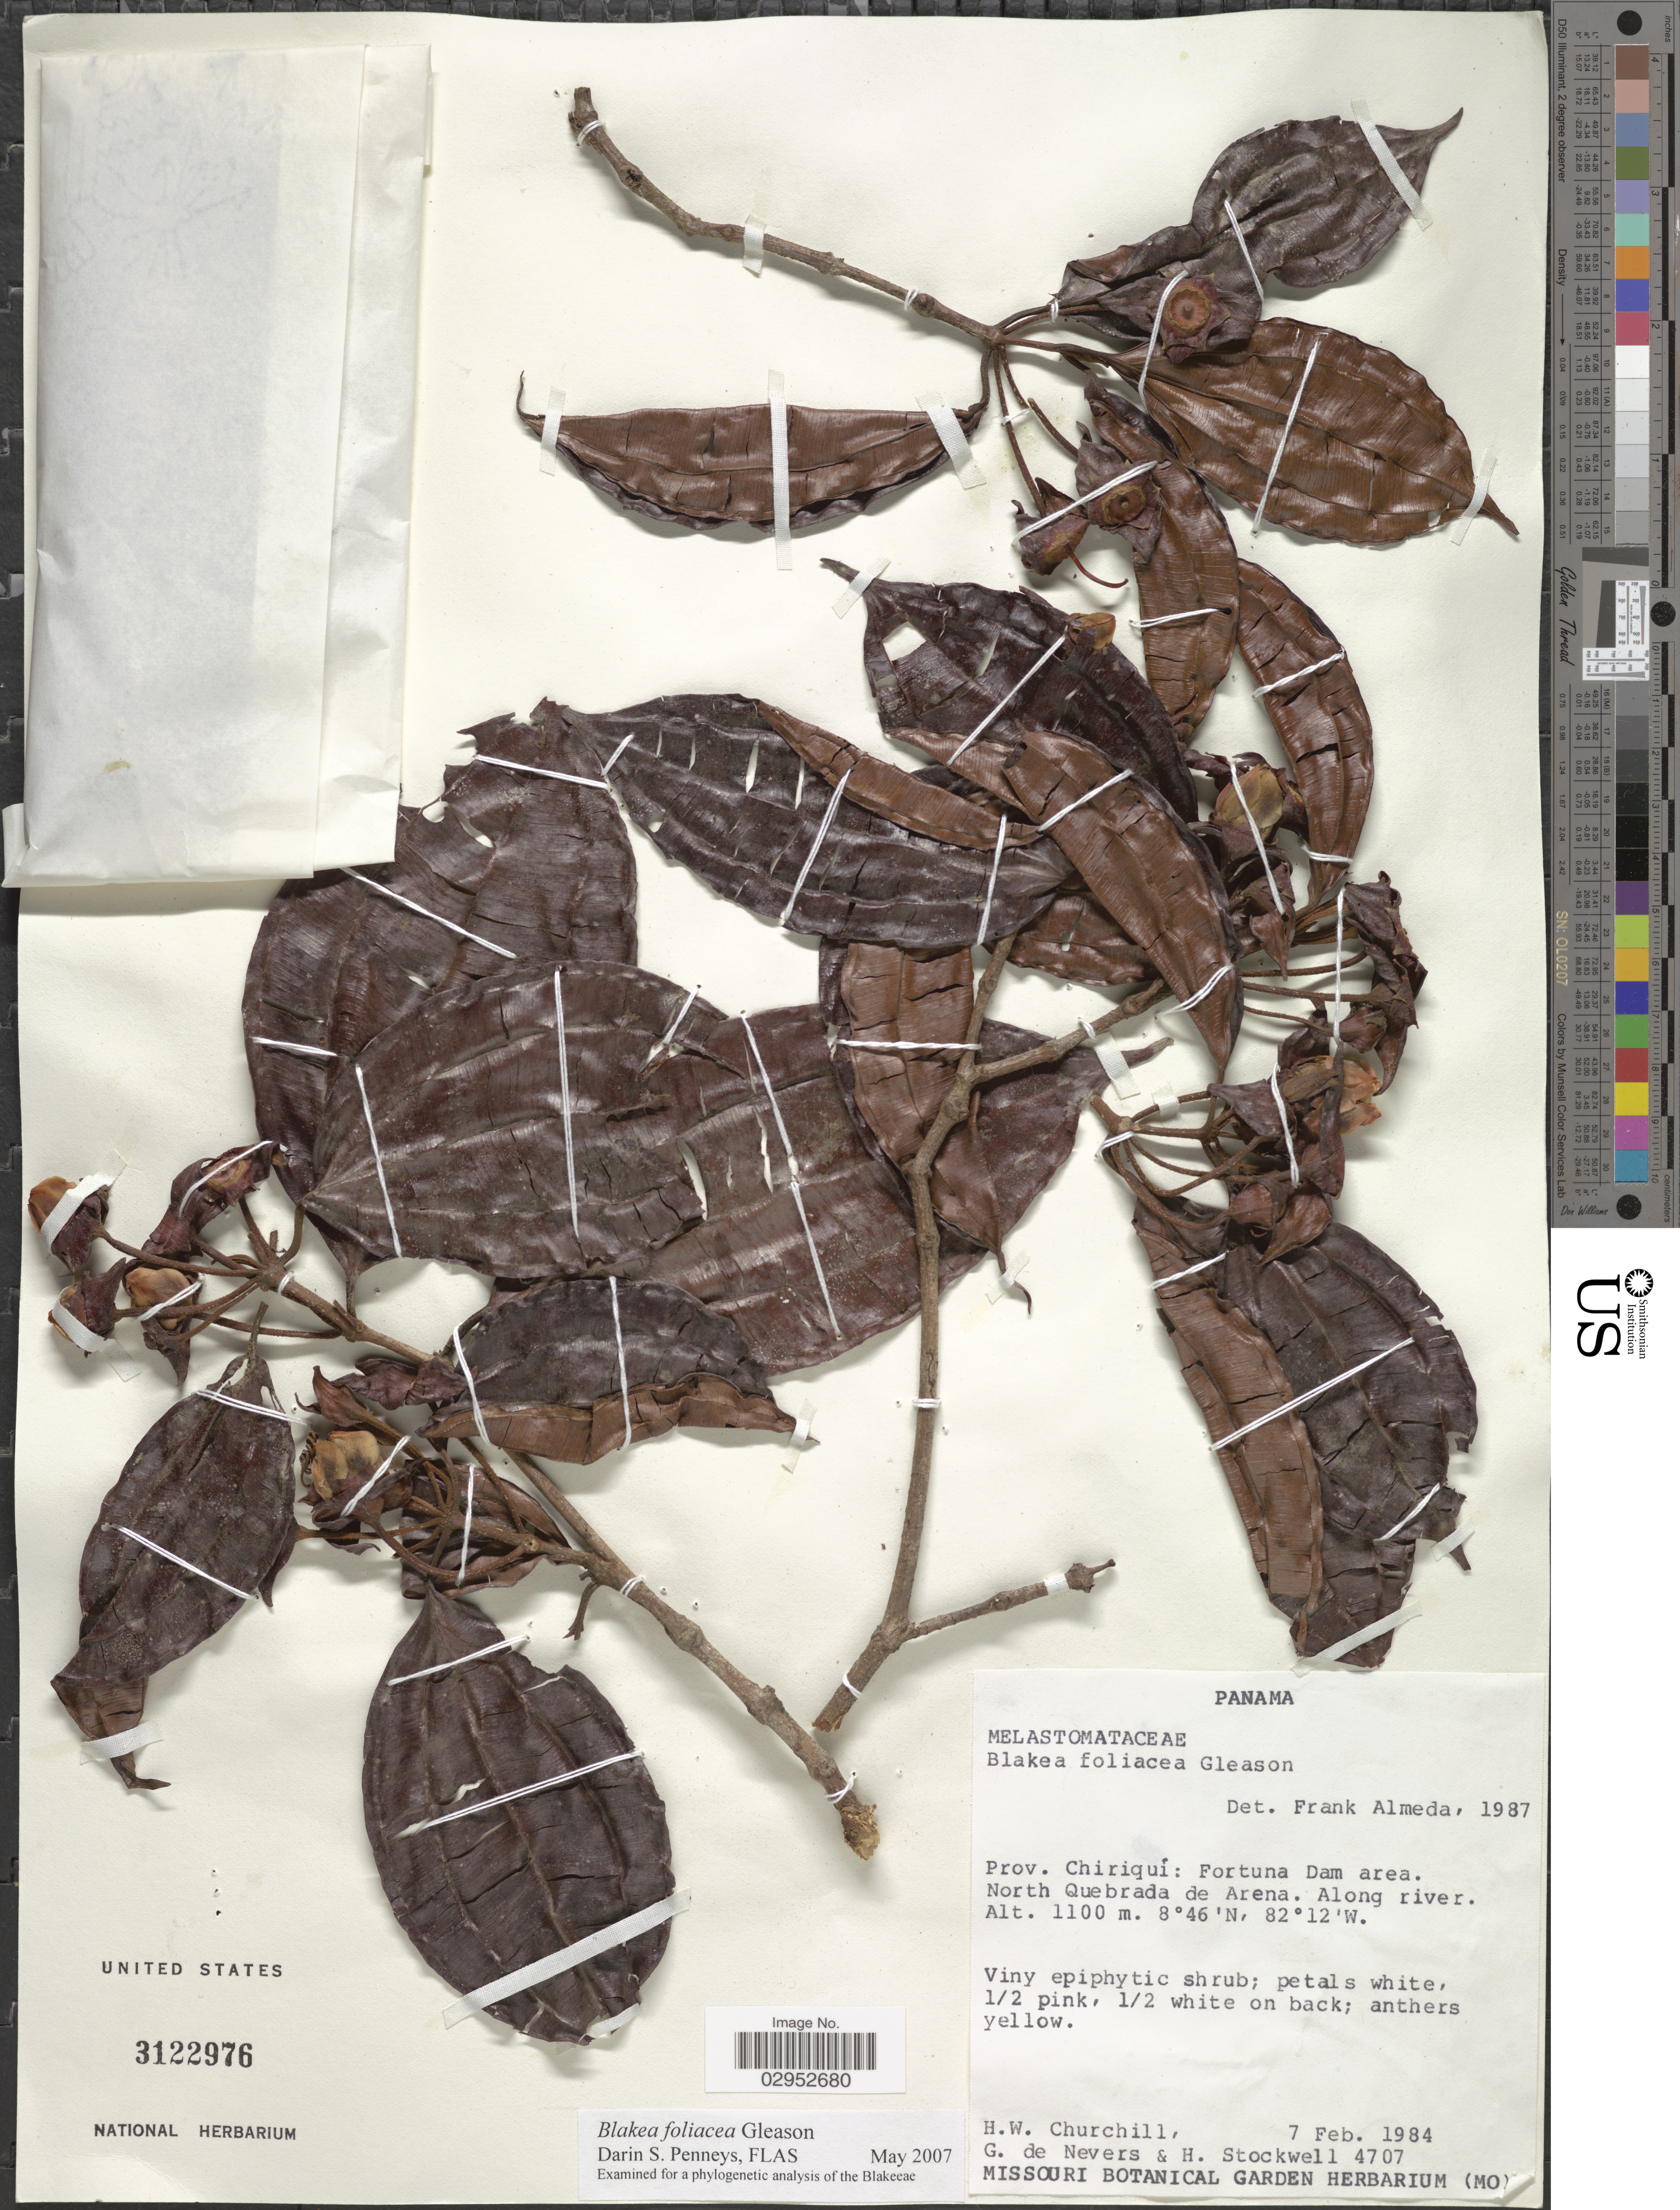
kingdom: Plantae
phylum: Tracheophyta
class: Magnoliopsida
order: Myrtales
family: Melastomataceae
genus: Blakea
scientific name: Blakea foliacea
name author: Gleason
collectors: H. Churchill, G. Nevers & H. Stockwell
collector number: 4707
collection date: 1984-02-07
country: Panama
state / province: Chiriqui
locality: Prov. Chiriquí: Fortuna Dam area. North Quebrada de Arena. Along river.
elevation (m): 1100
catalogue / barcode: US 3122976